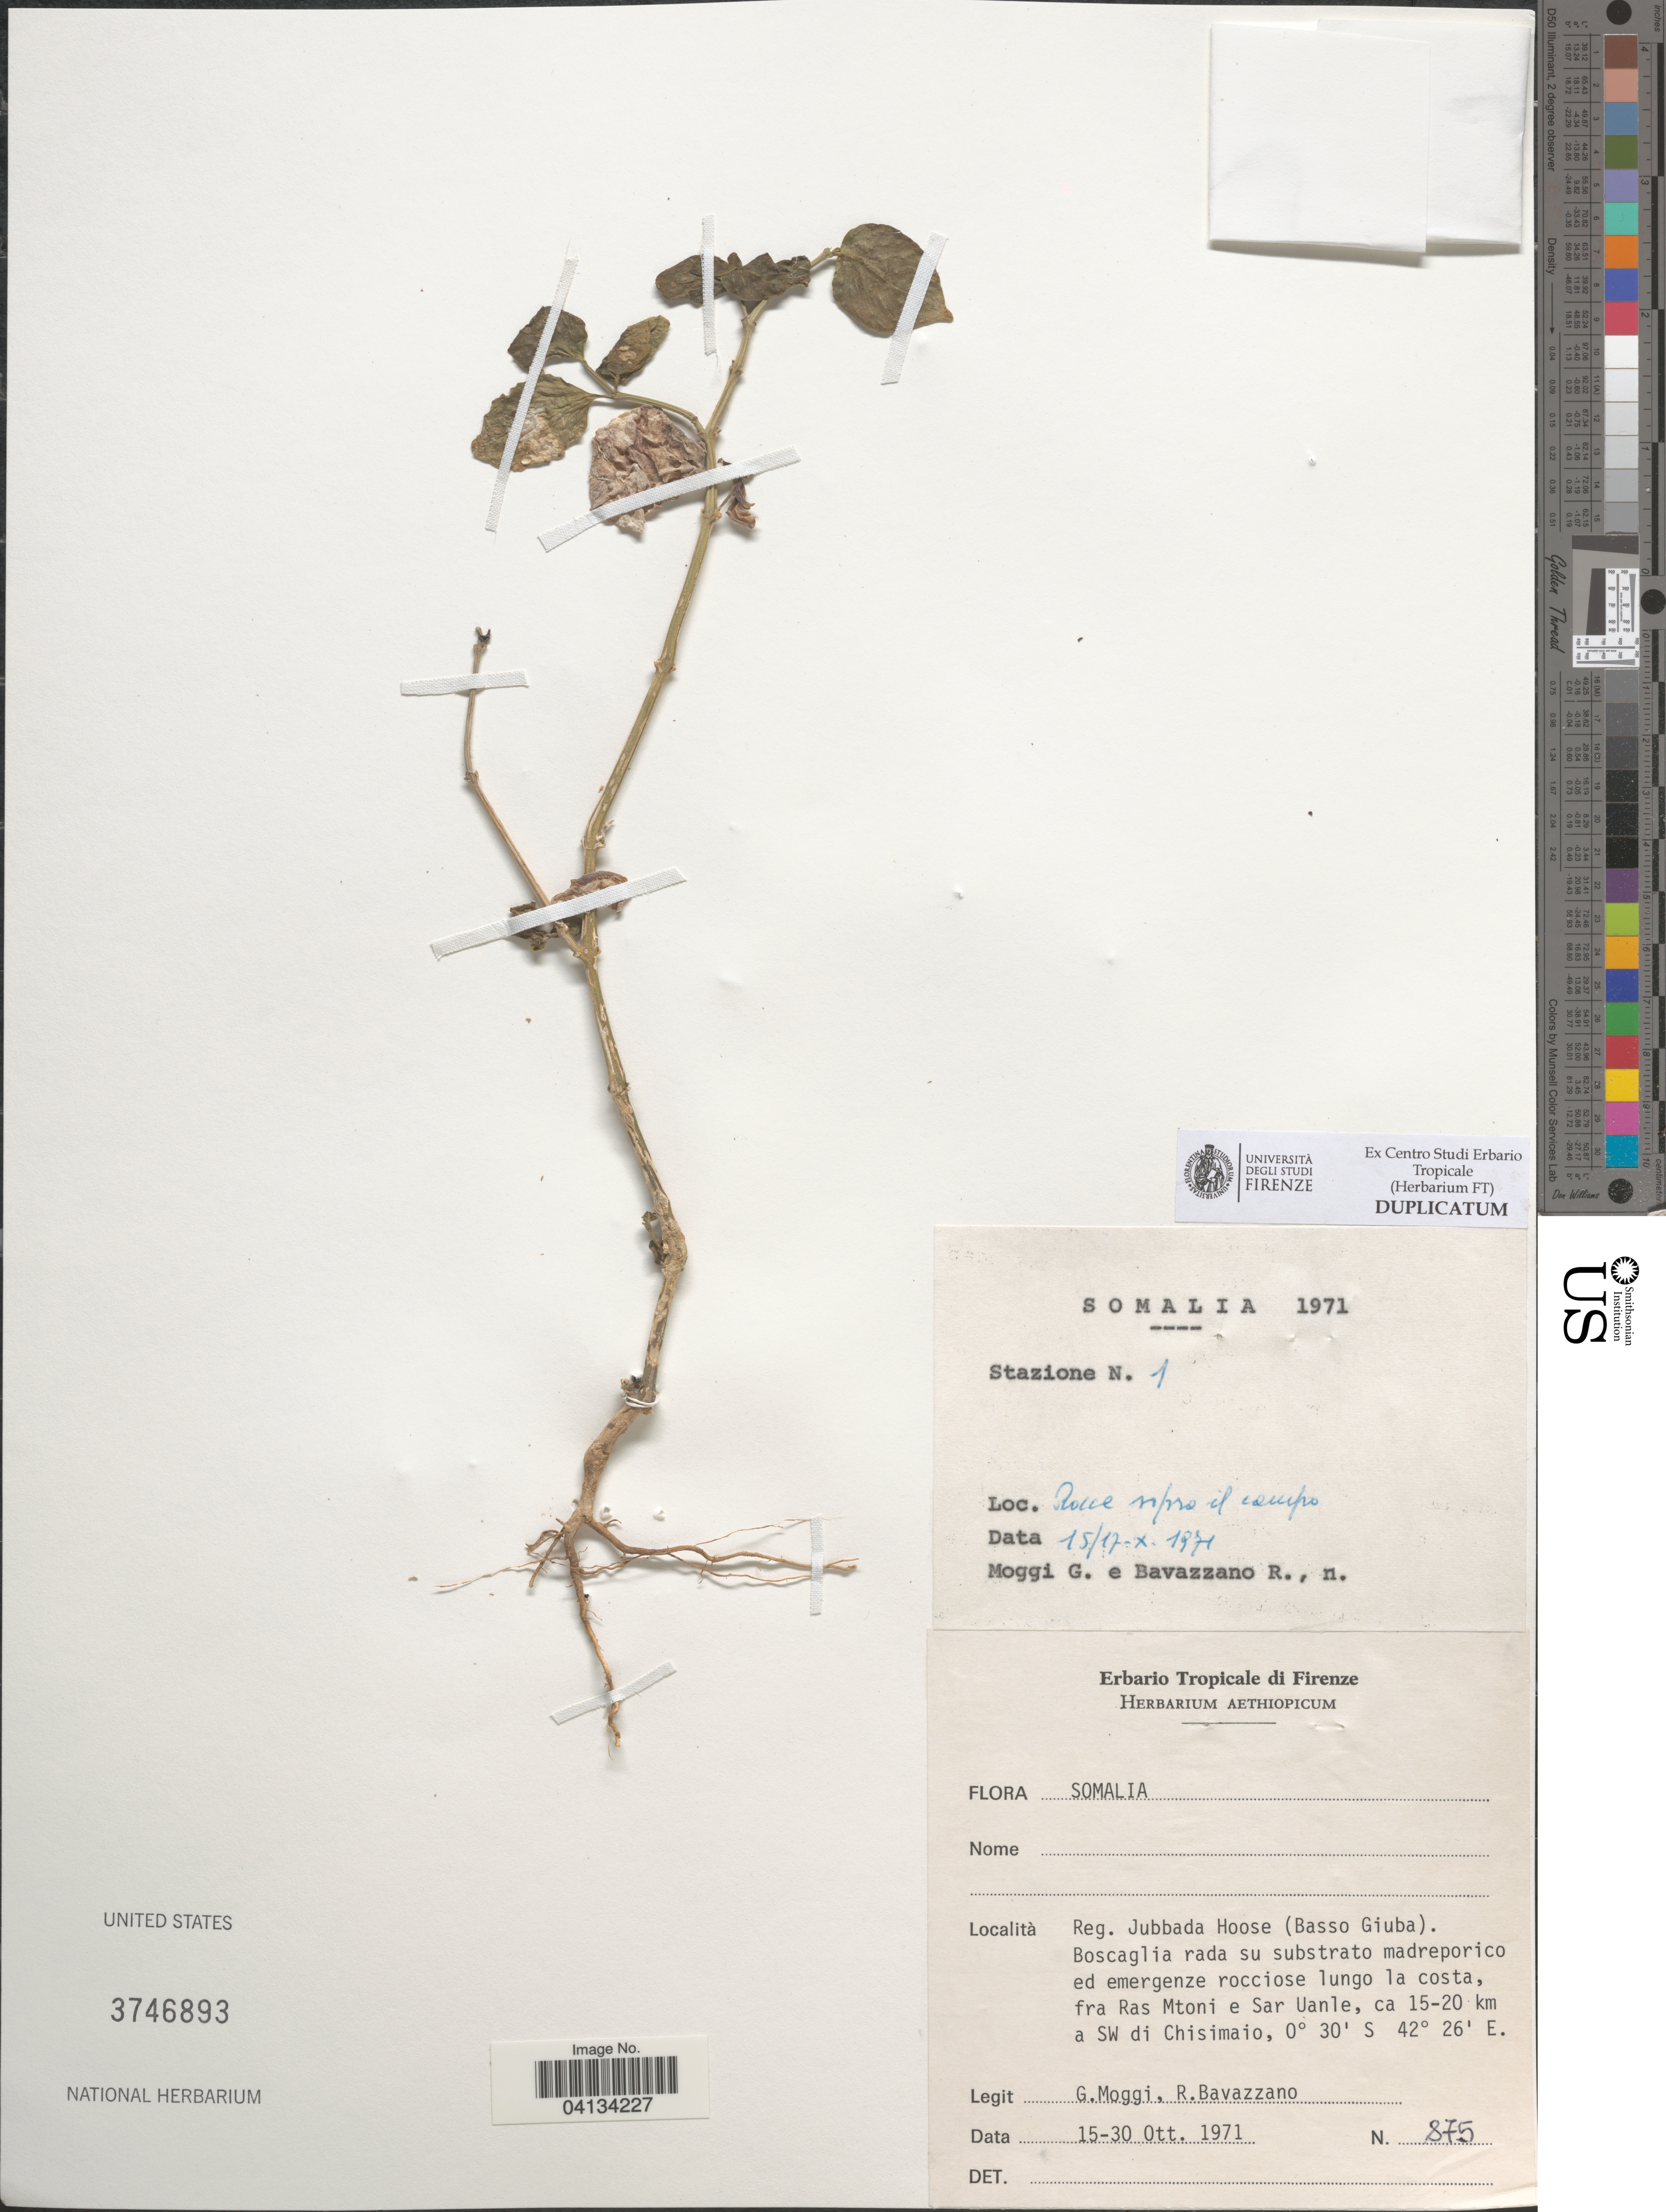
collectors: G. Moggi & R. Bavazzano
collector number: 875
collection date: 1971-10-15/1971-10-30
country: Somalia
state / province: Jubbada Hoose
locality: Stazione N. 1. Reg. Jubbada Hoose (Basso Giuba). Boscaglia rada su substrato madreporico ed emergenze rocciose lungo la costa, fra Ras Mtoni e Sar Uanle, ca 15-20 km a SW di Chisimaio.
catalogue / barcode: US 3746893